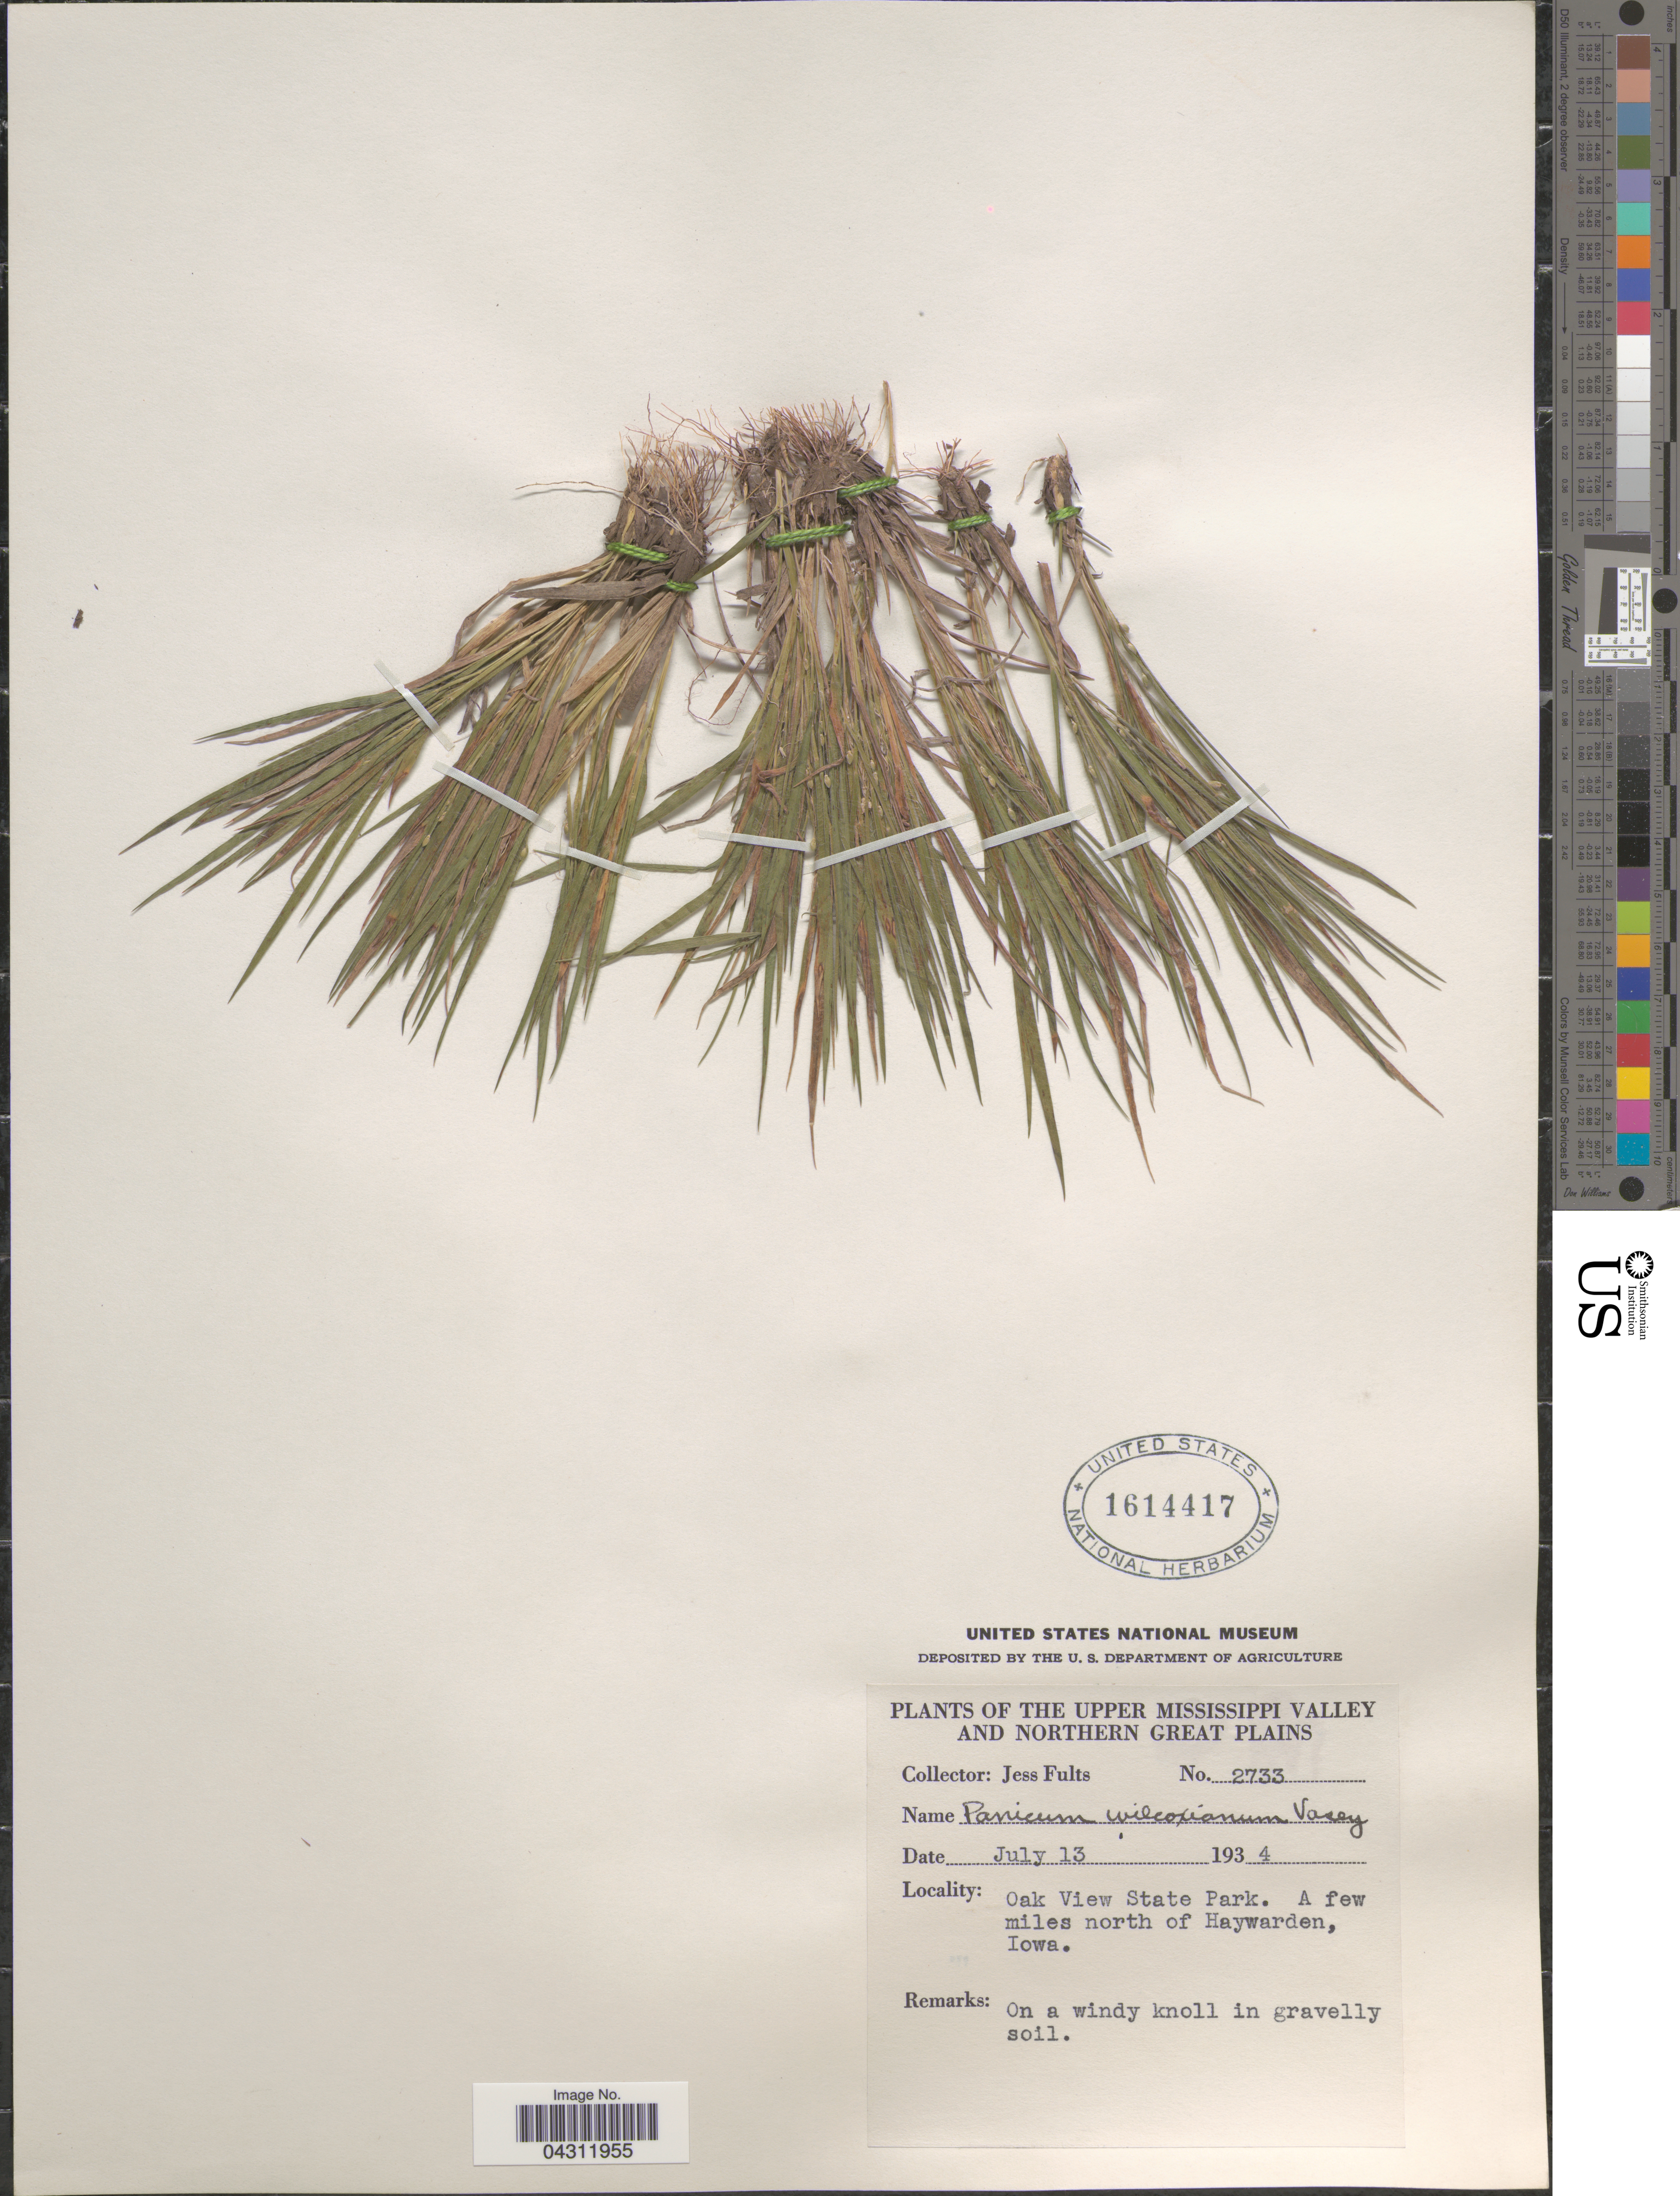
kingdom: Plantae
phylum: Tracheophyta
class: Liliopsida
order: Poales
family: Poaceae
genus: Dichanthelium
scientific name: Dichanthelium wilcoxianum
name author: Freckmann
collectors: J. Fults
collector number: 2733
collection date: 1934-07-13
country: United States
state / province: Iowa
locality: Upper Mississippi Valley and Northern Great Plains. Oak View State Park. A few miles north of Haywarden.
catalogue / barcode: US 1614417